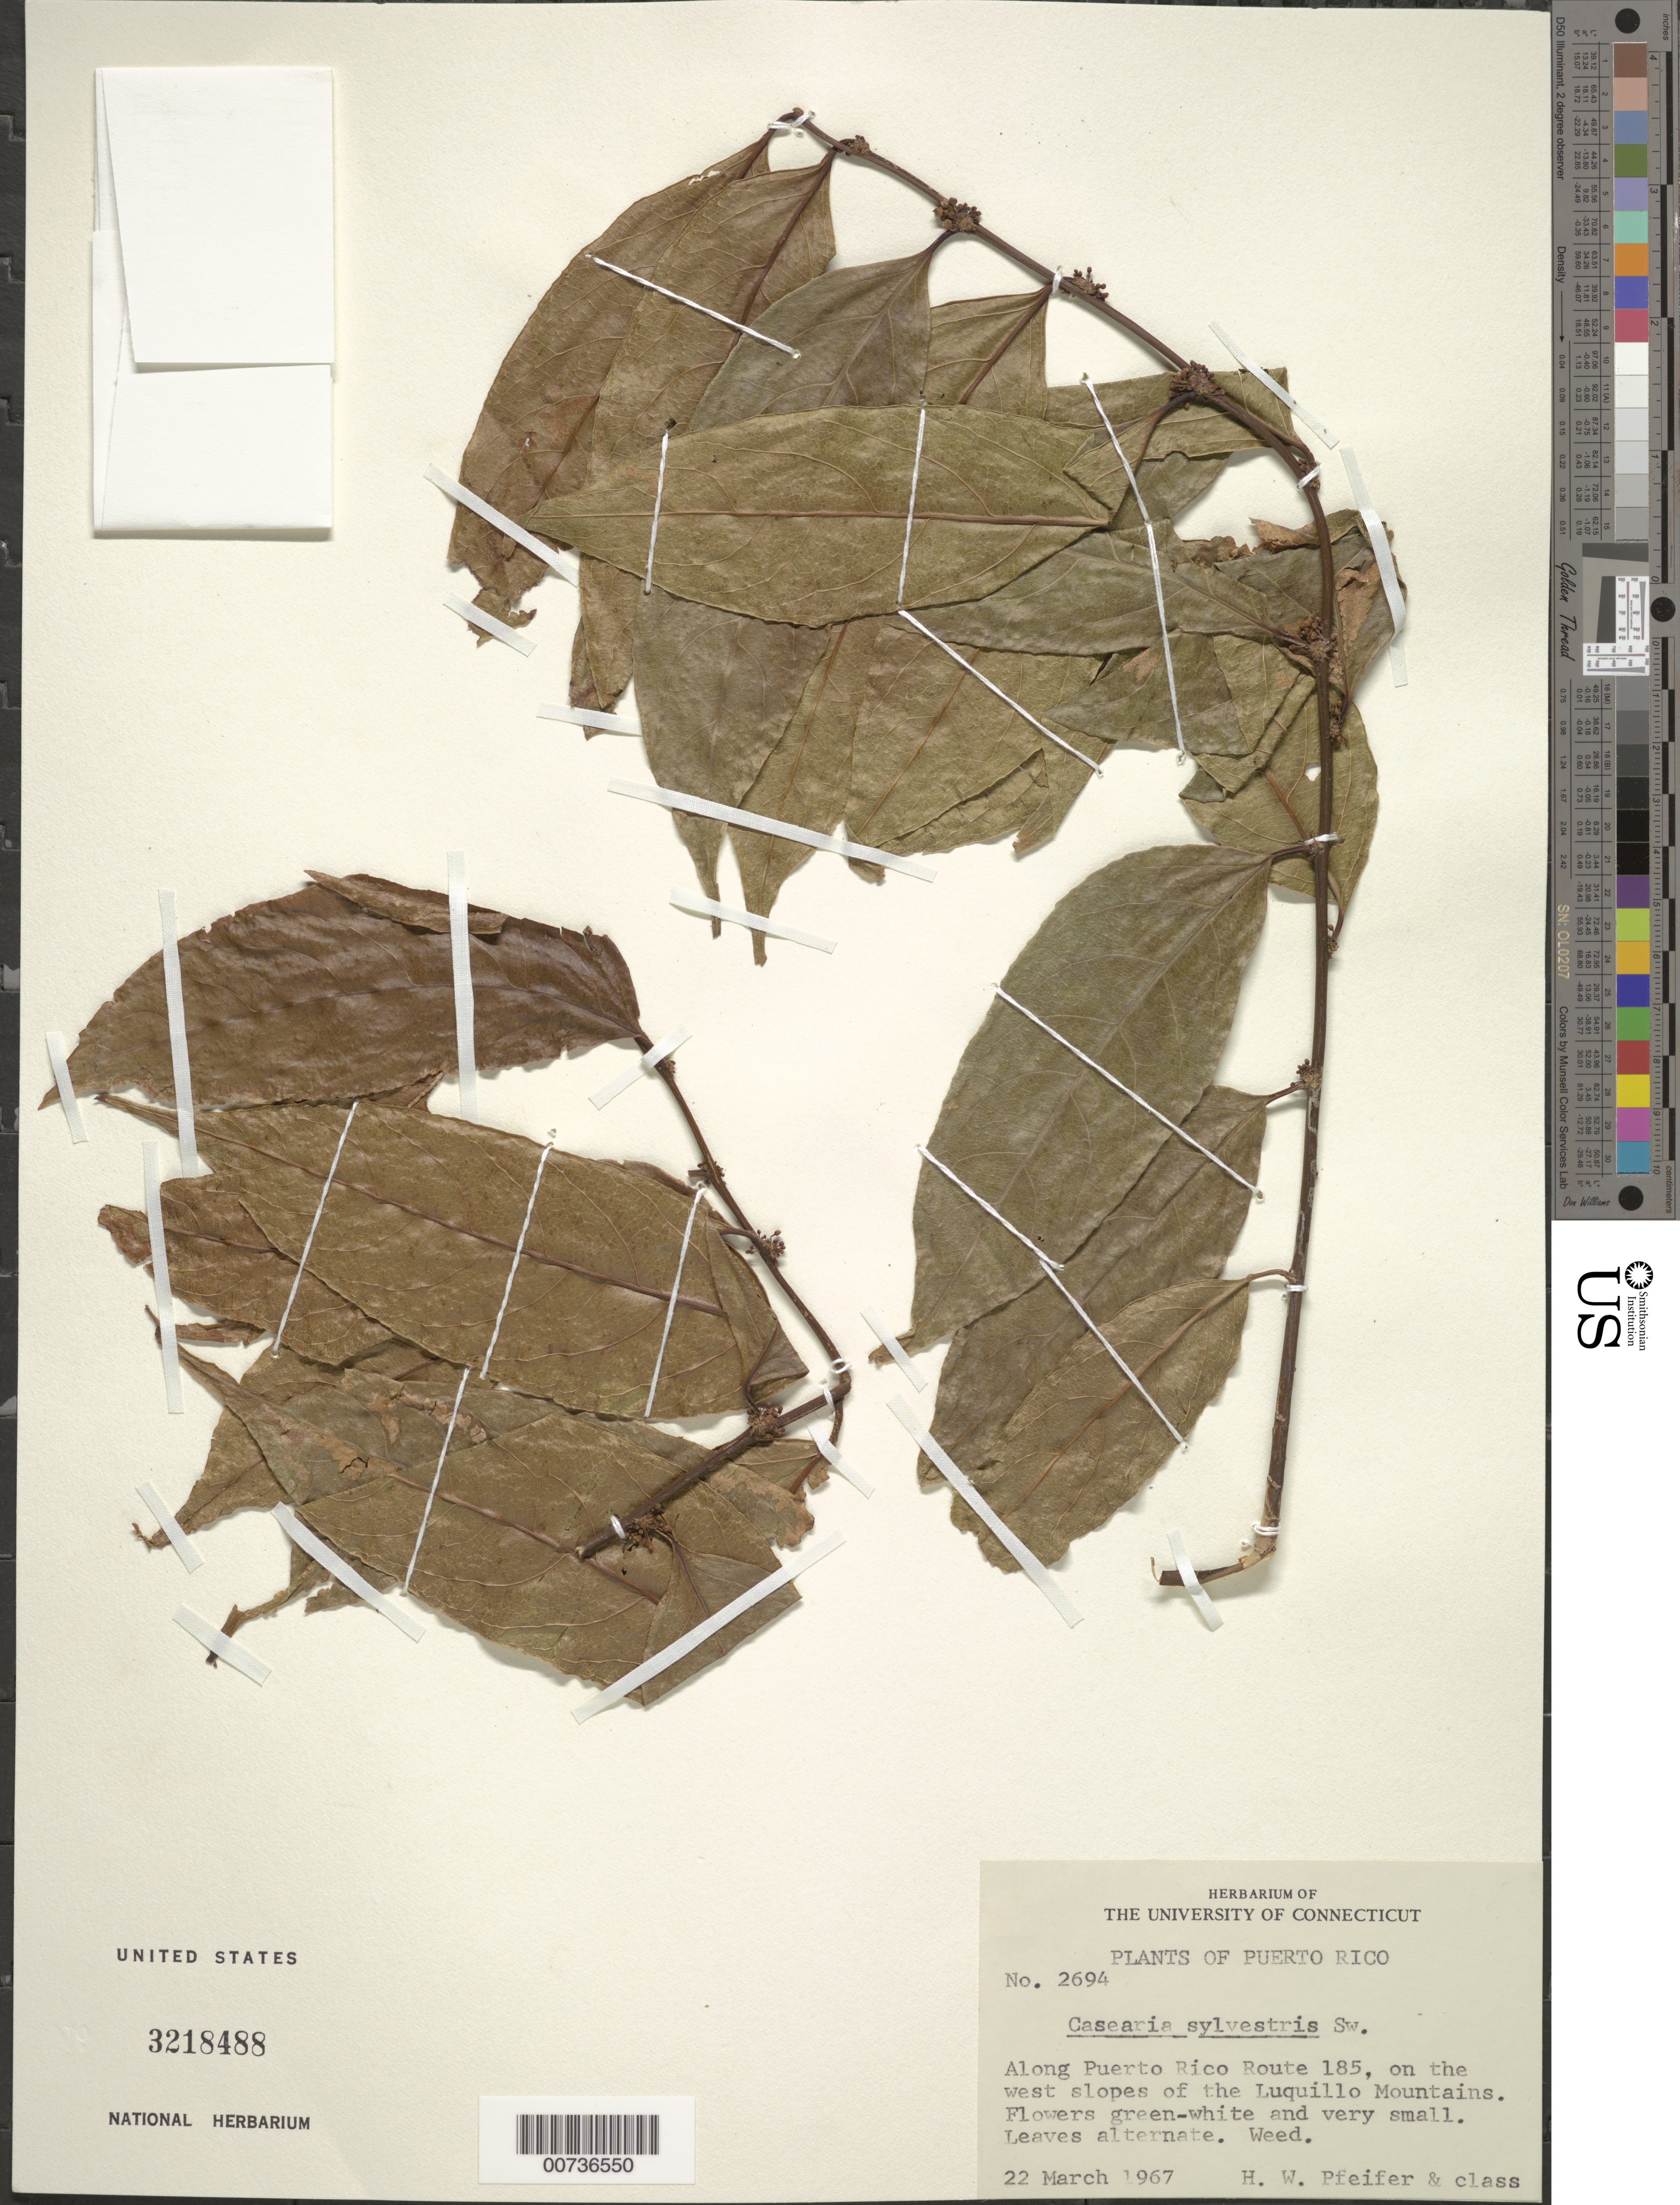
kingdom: Plantae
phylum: Tracheophyta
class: Magnoliopsida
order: Malpighiales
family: Salicaceae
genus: Casearia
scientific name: Casearia sylvestris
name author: Sw.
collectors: H. W. Pfeifer & Class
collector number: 2694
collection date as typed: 22 Mar 1967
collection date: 1967-03-22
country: Puerto Rico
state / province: Luquillo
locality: Along Puerto Rico Route 185, on the west slopes of The Luquillo Mountains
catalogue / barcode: US 3218488